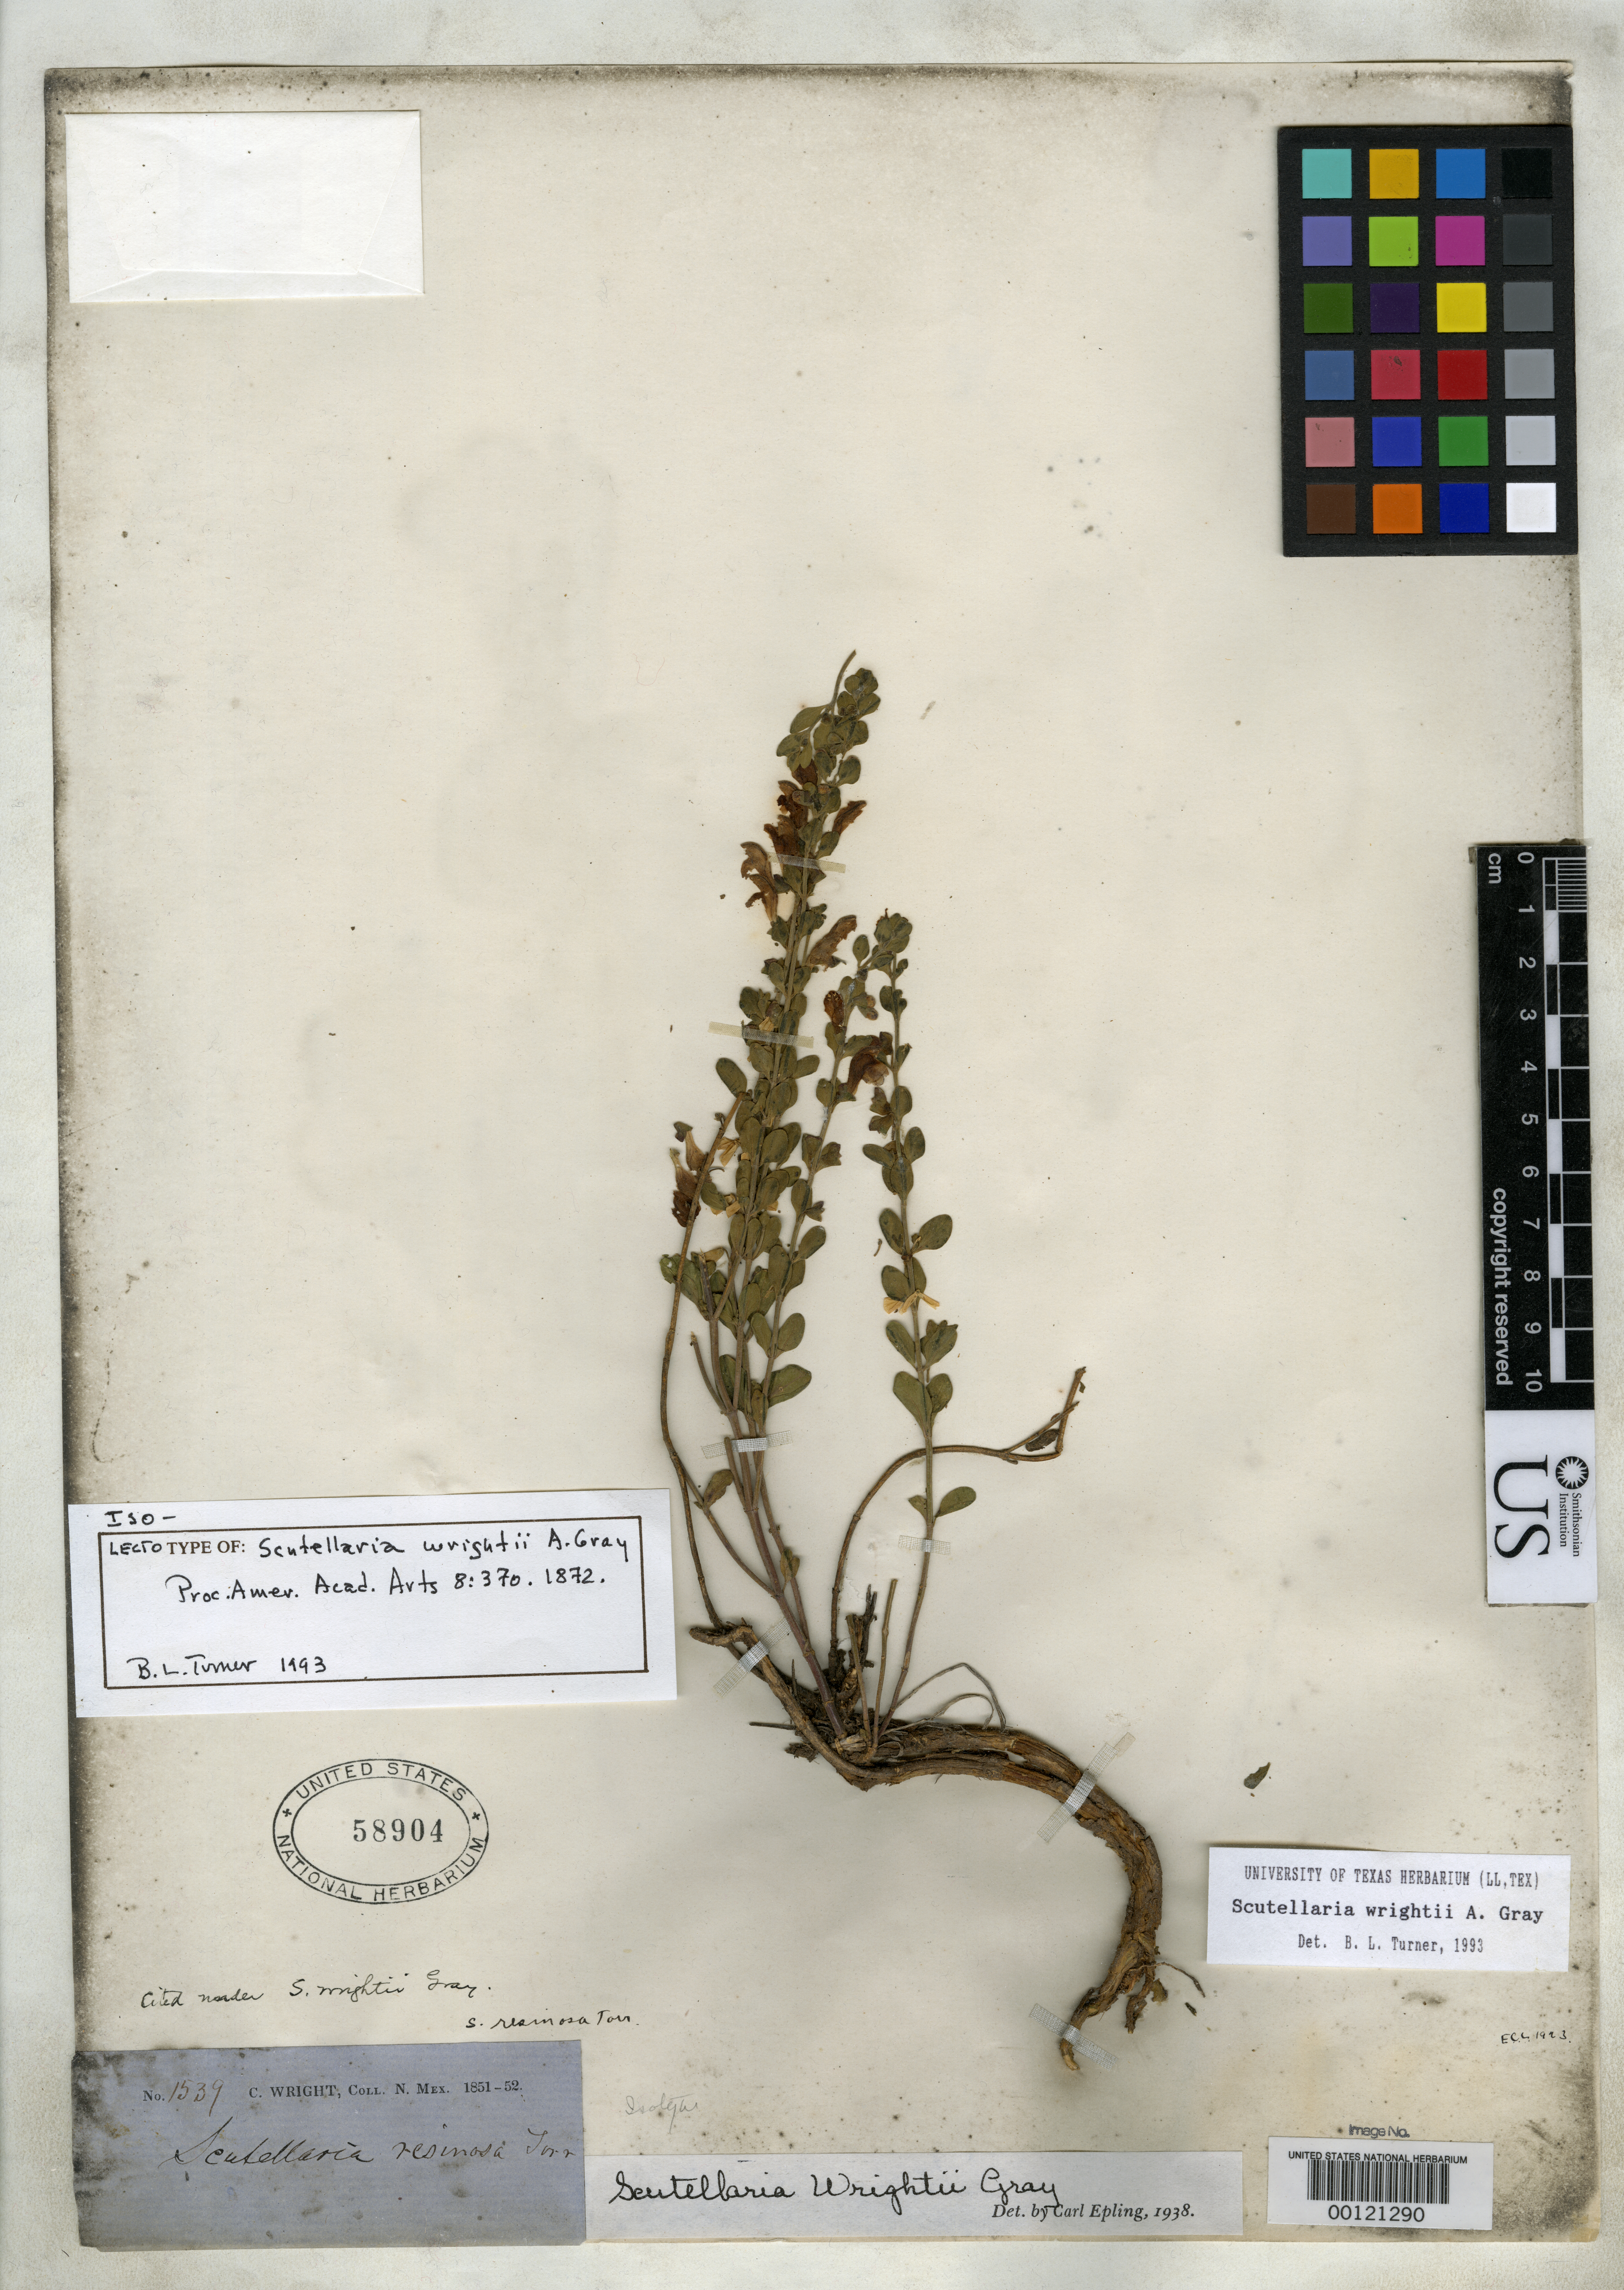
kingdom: Plantae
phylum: Tracheophyta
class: Magnoliopsida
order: Lamiales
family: Lamiaceae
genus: Scutellaria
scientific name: Scutellaria wrightii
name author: A. Gray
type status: Isolectotype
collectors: C. Wright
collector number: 1539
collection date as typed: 1851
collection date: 1851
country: United States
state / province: Texas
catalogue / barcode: US 58904